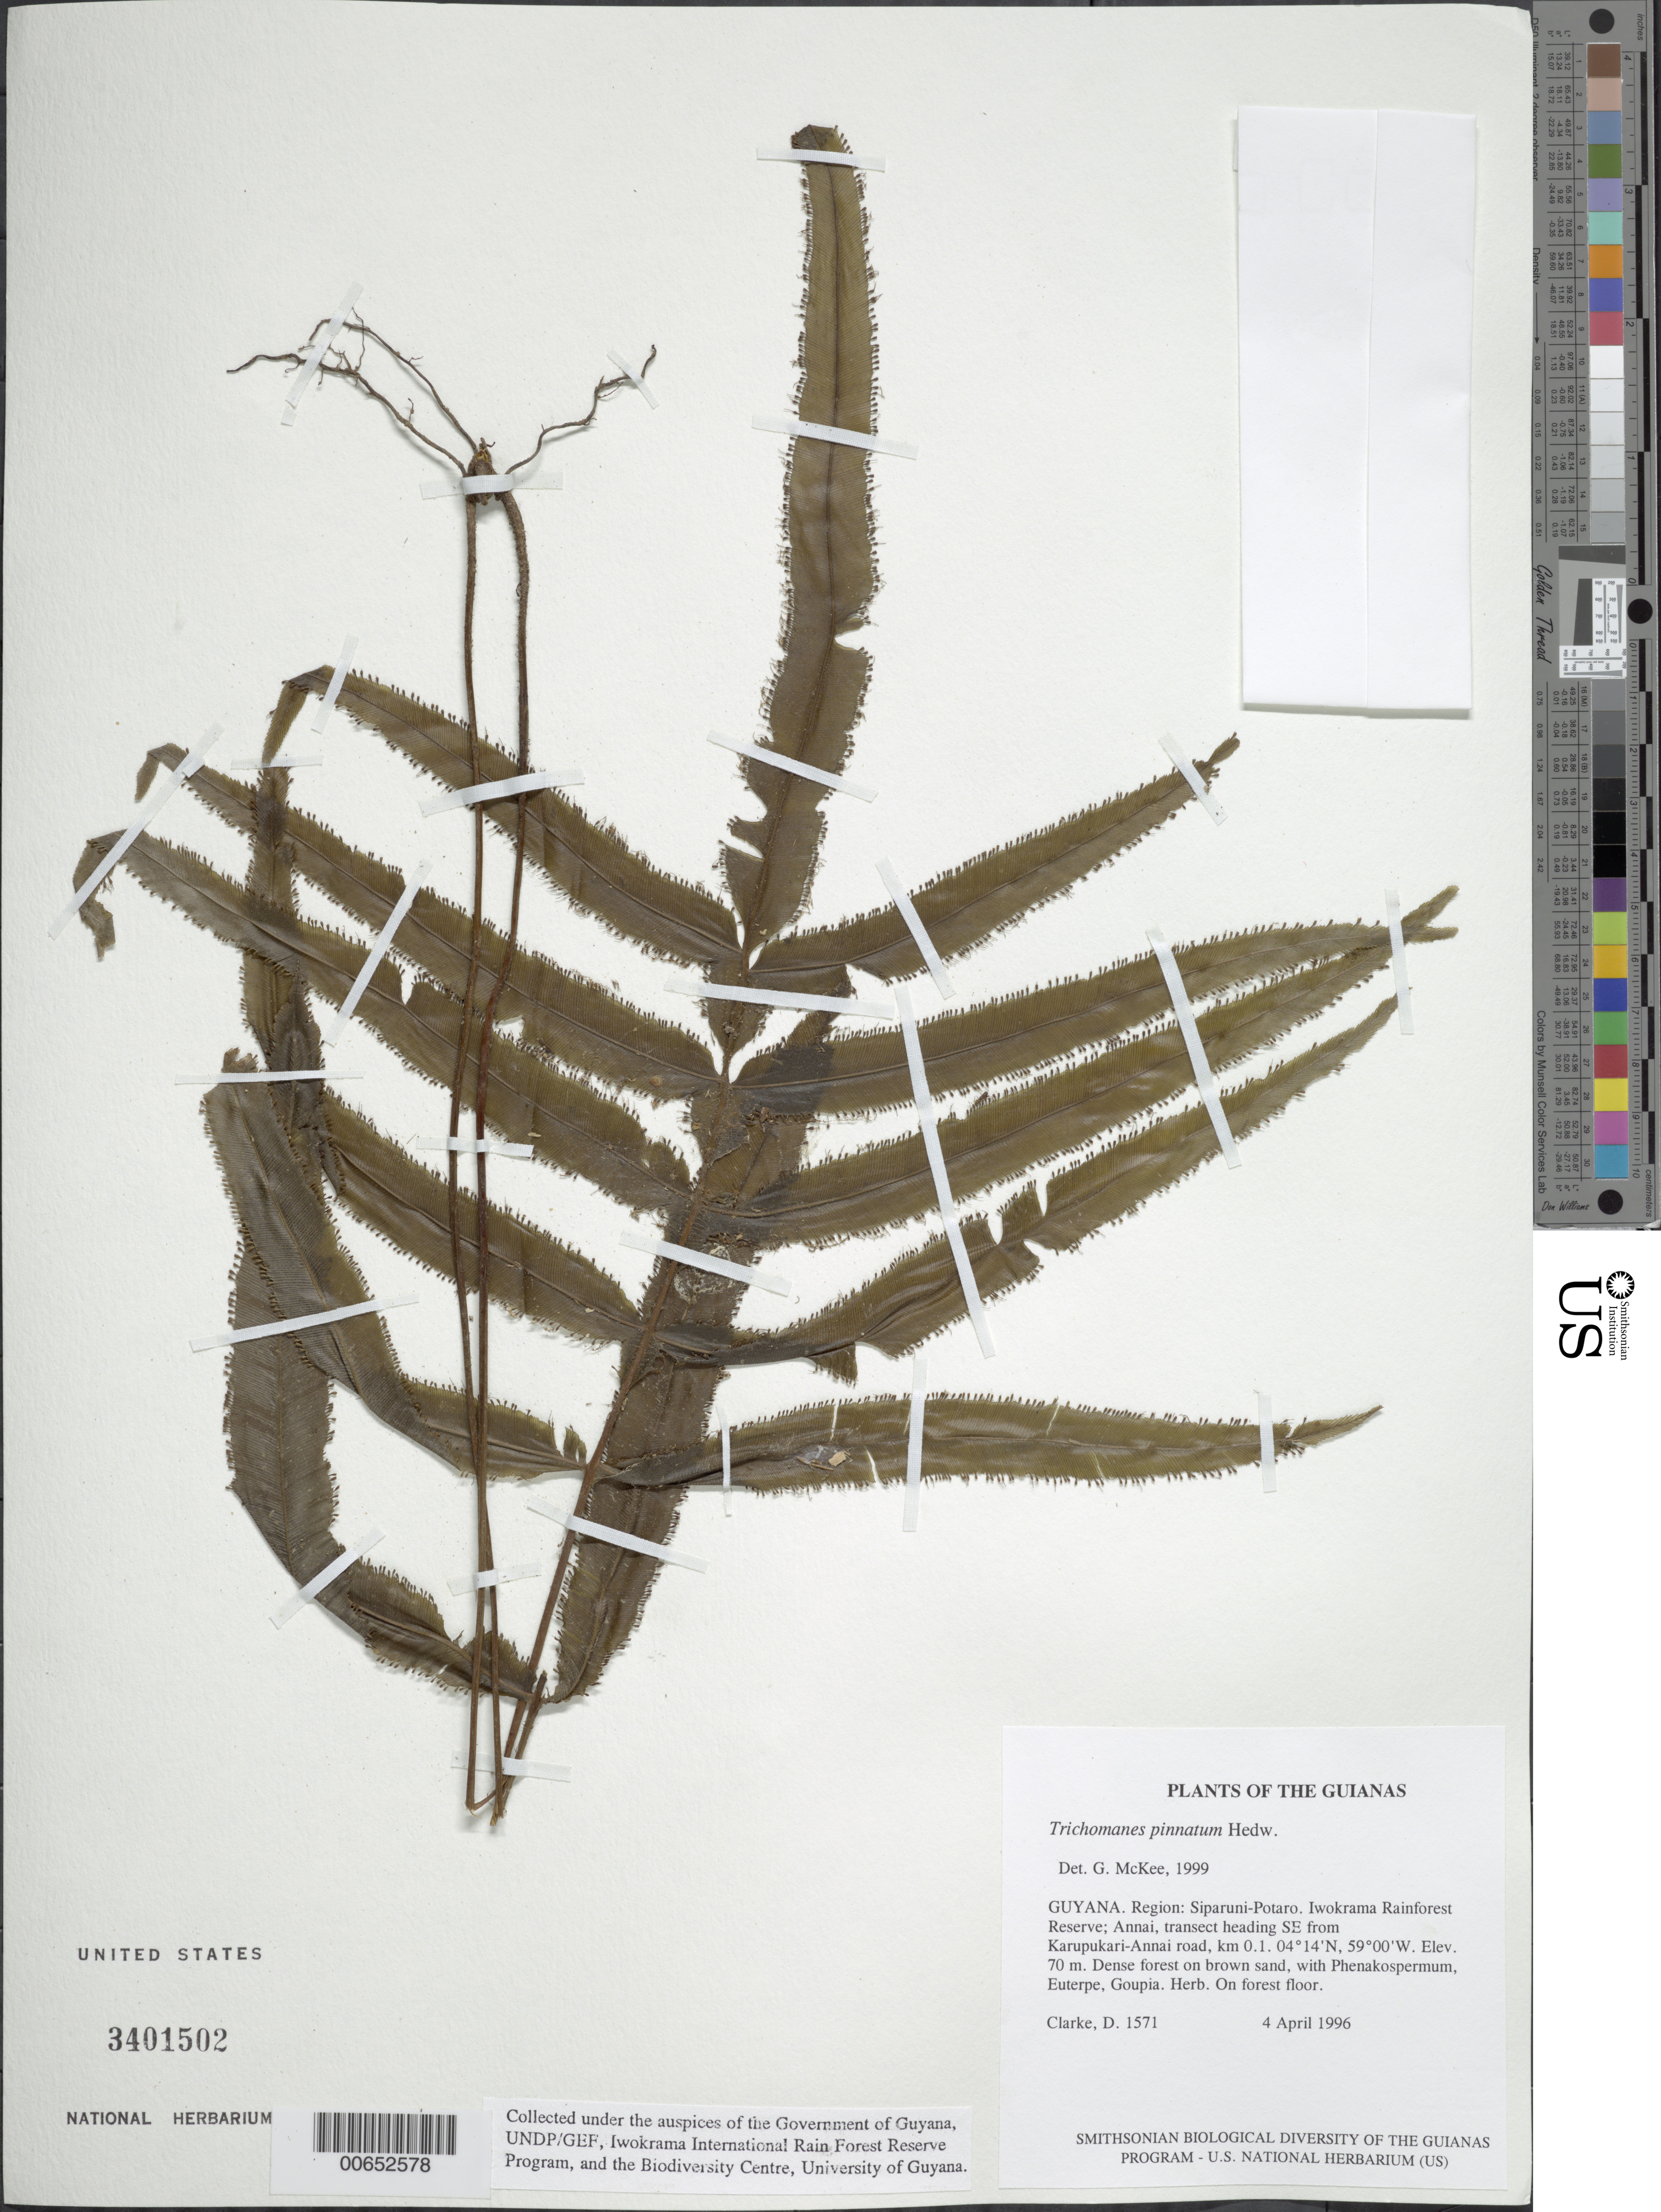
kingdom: Plantae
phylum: Tracheophyta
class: Polypodiopsida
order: Hymenophyllales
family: Hymenophyllaceae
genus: Trichomanes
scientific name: Trichomanes pinnatum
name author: Hedw.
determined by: McKee, G. S., (US), NMNH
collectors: H. D. Clarke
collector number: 1571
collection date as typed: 4 April 1996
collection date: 1996-04-04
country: Guyana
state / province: Potaro-Siparuni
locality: Iwokrama Rainforest Reserve; Annai, transect heading SE from Karupukari-Annai road, km 0.1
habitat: Dense forest on brown sand, with Phenakospermum, Euterpe, Goupia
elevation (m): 70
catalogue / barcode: US 3401502